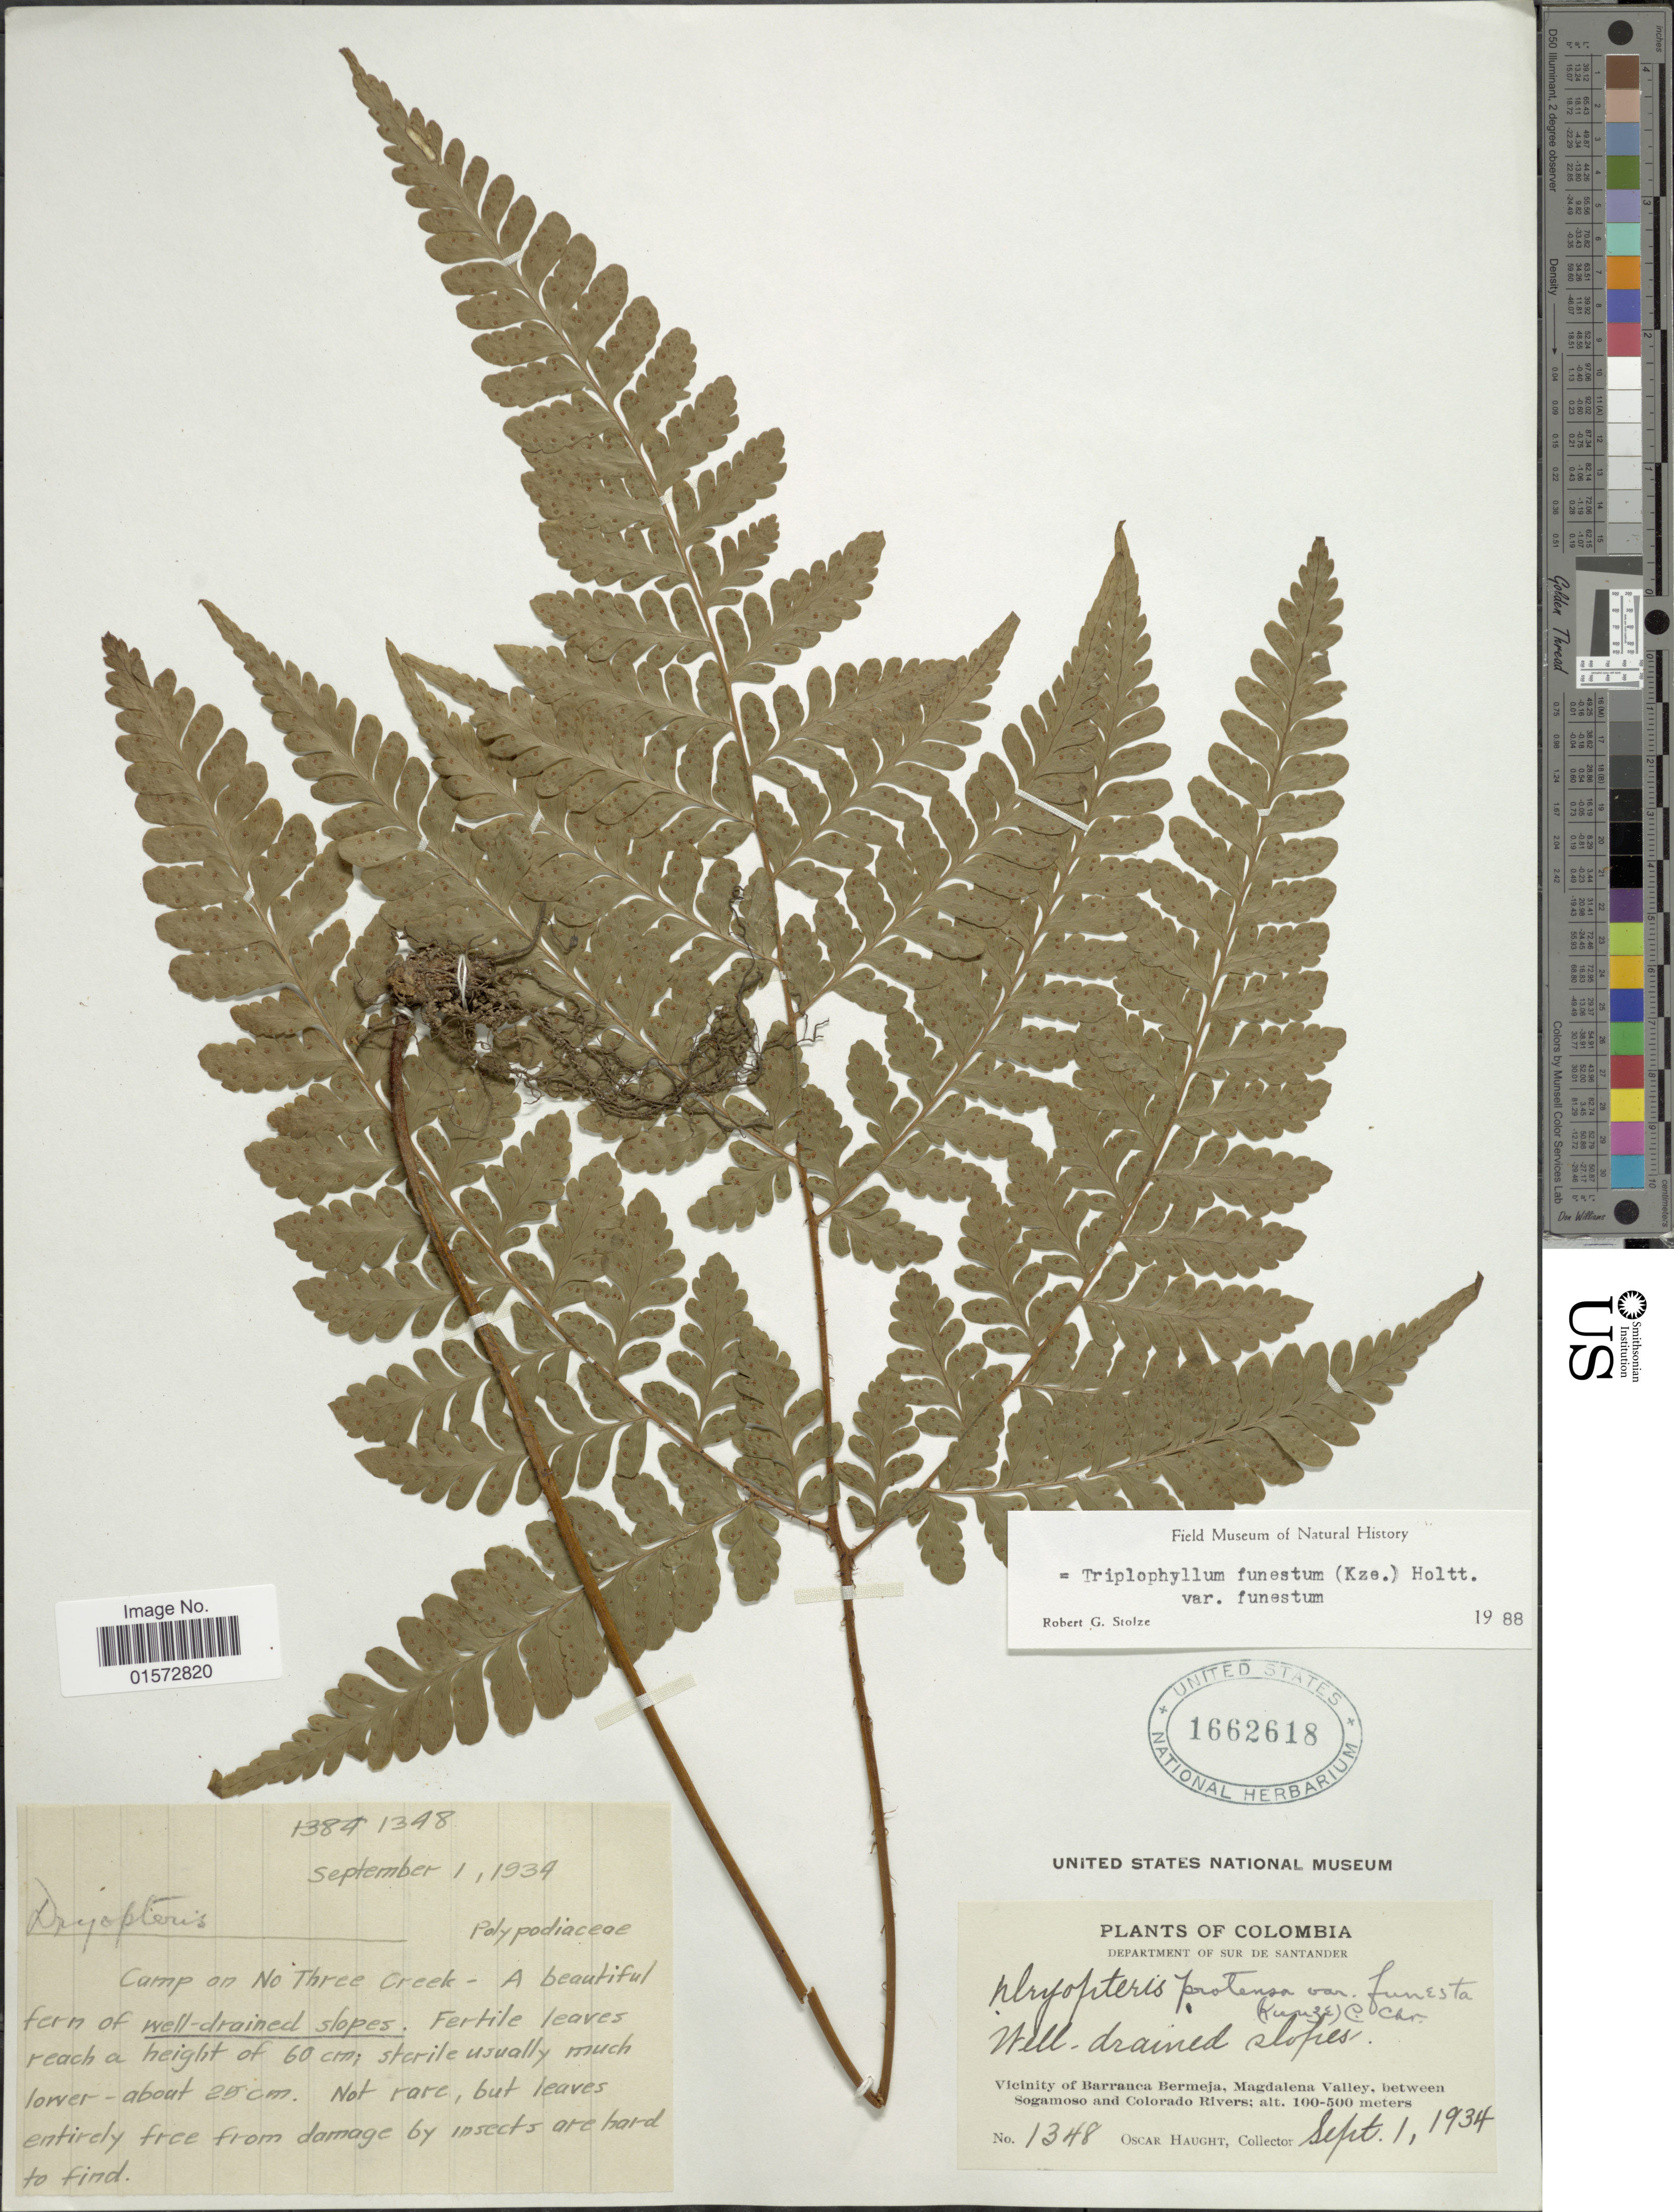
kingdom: Plantae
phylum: Tracheophyta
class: Polypodiopsida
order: Polypodiales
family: Tectariaceae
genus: Triplophyllum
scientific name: Triplophyllum funestum var. funestum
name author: (Kunze) Holttum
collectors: O. L. Haught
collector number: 1348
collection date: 1934-09-01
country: Colombia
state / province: Santander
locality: Department of Sur de Santander, Vicinity of Barranca Bermeja, Magdalena Valley, between Sogamoso and Colorado Rivers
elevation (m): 100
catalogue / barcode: US 1662618